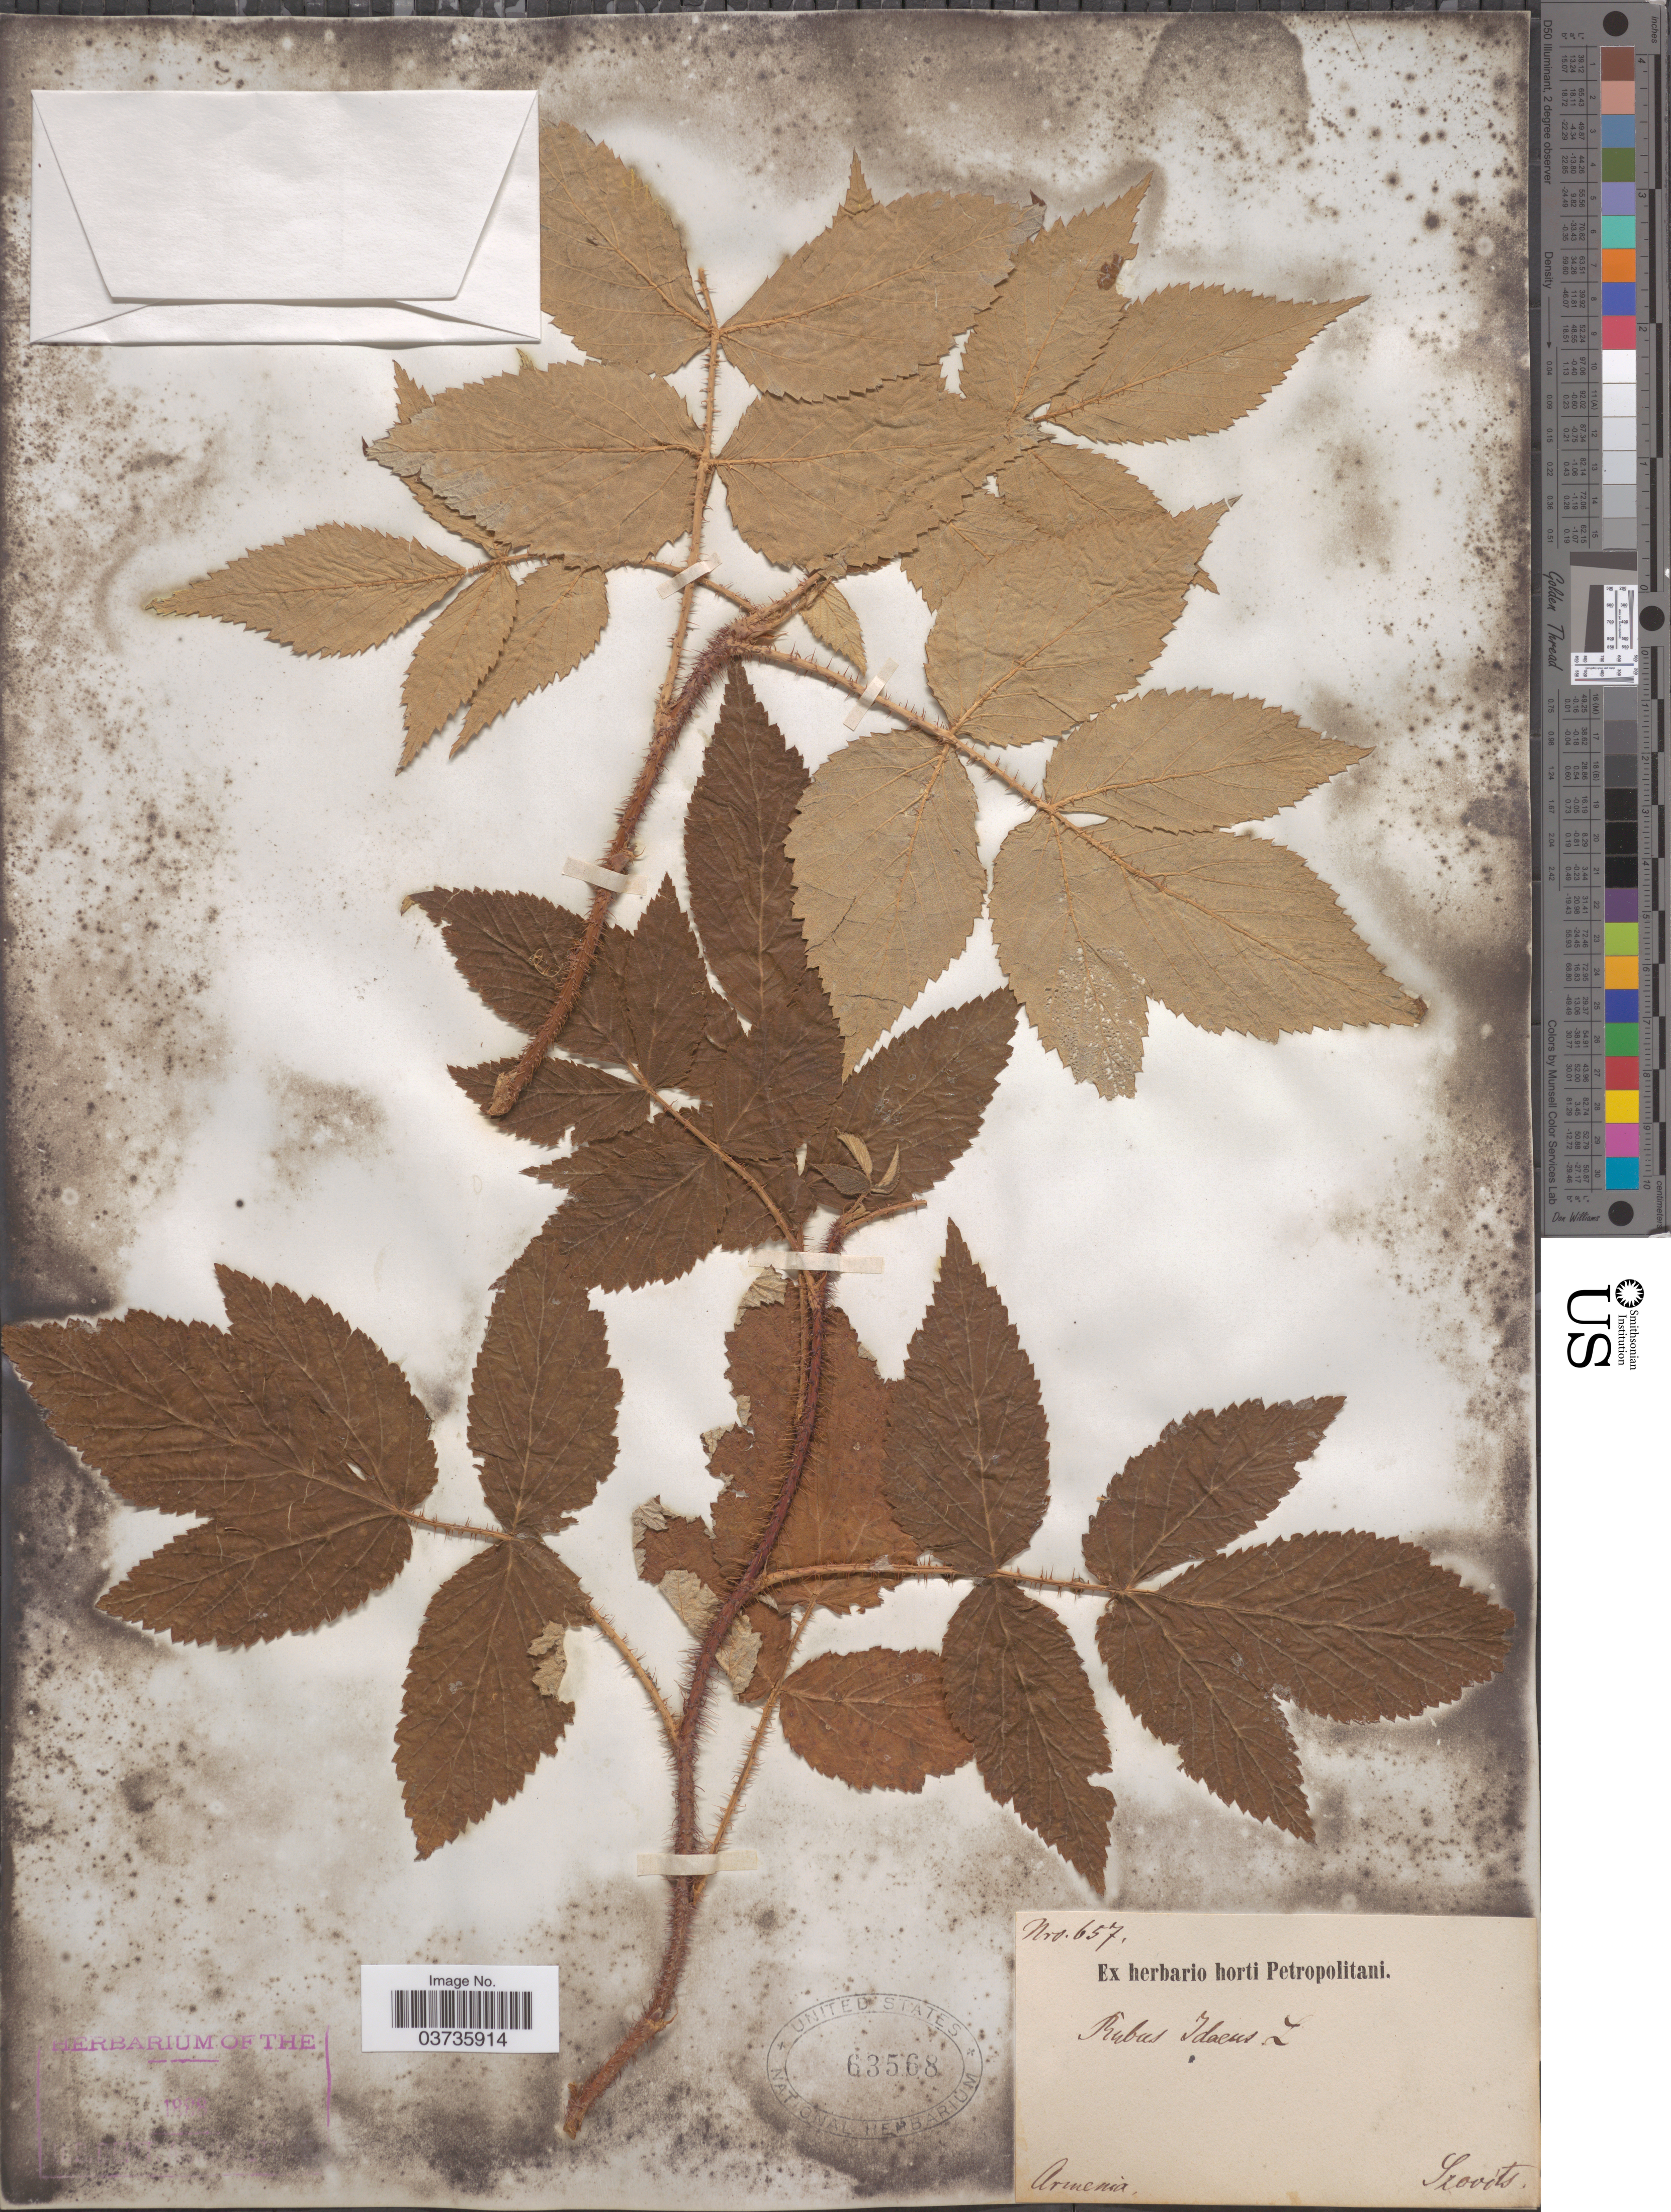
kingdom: Plantae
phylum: Tracheophyta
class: Magnoliopsida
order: Rosales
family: Rosaceae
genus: Rubus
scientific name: Rubus idaeus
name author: L.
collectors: Szovits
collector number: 657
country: Armenia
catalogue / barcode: US 63568